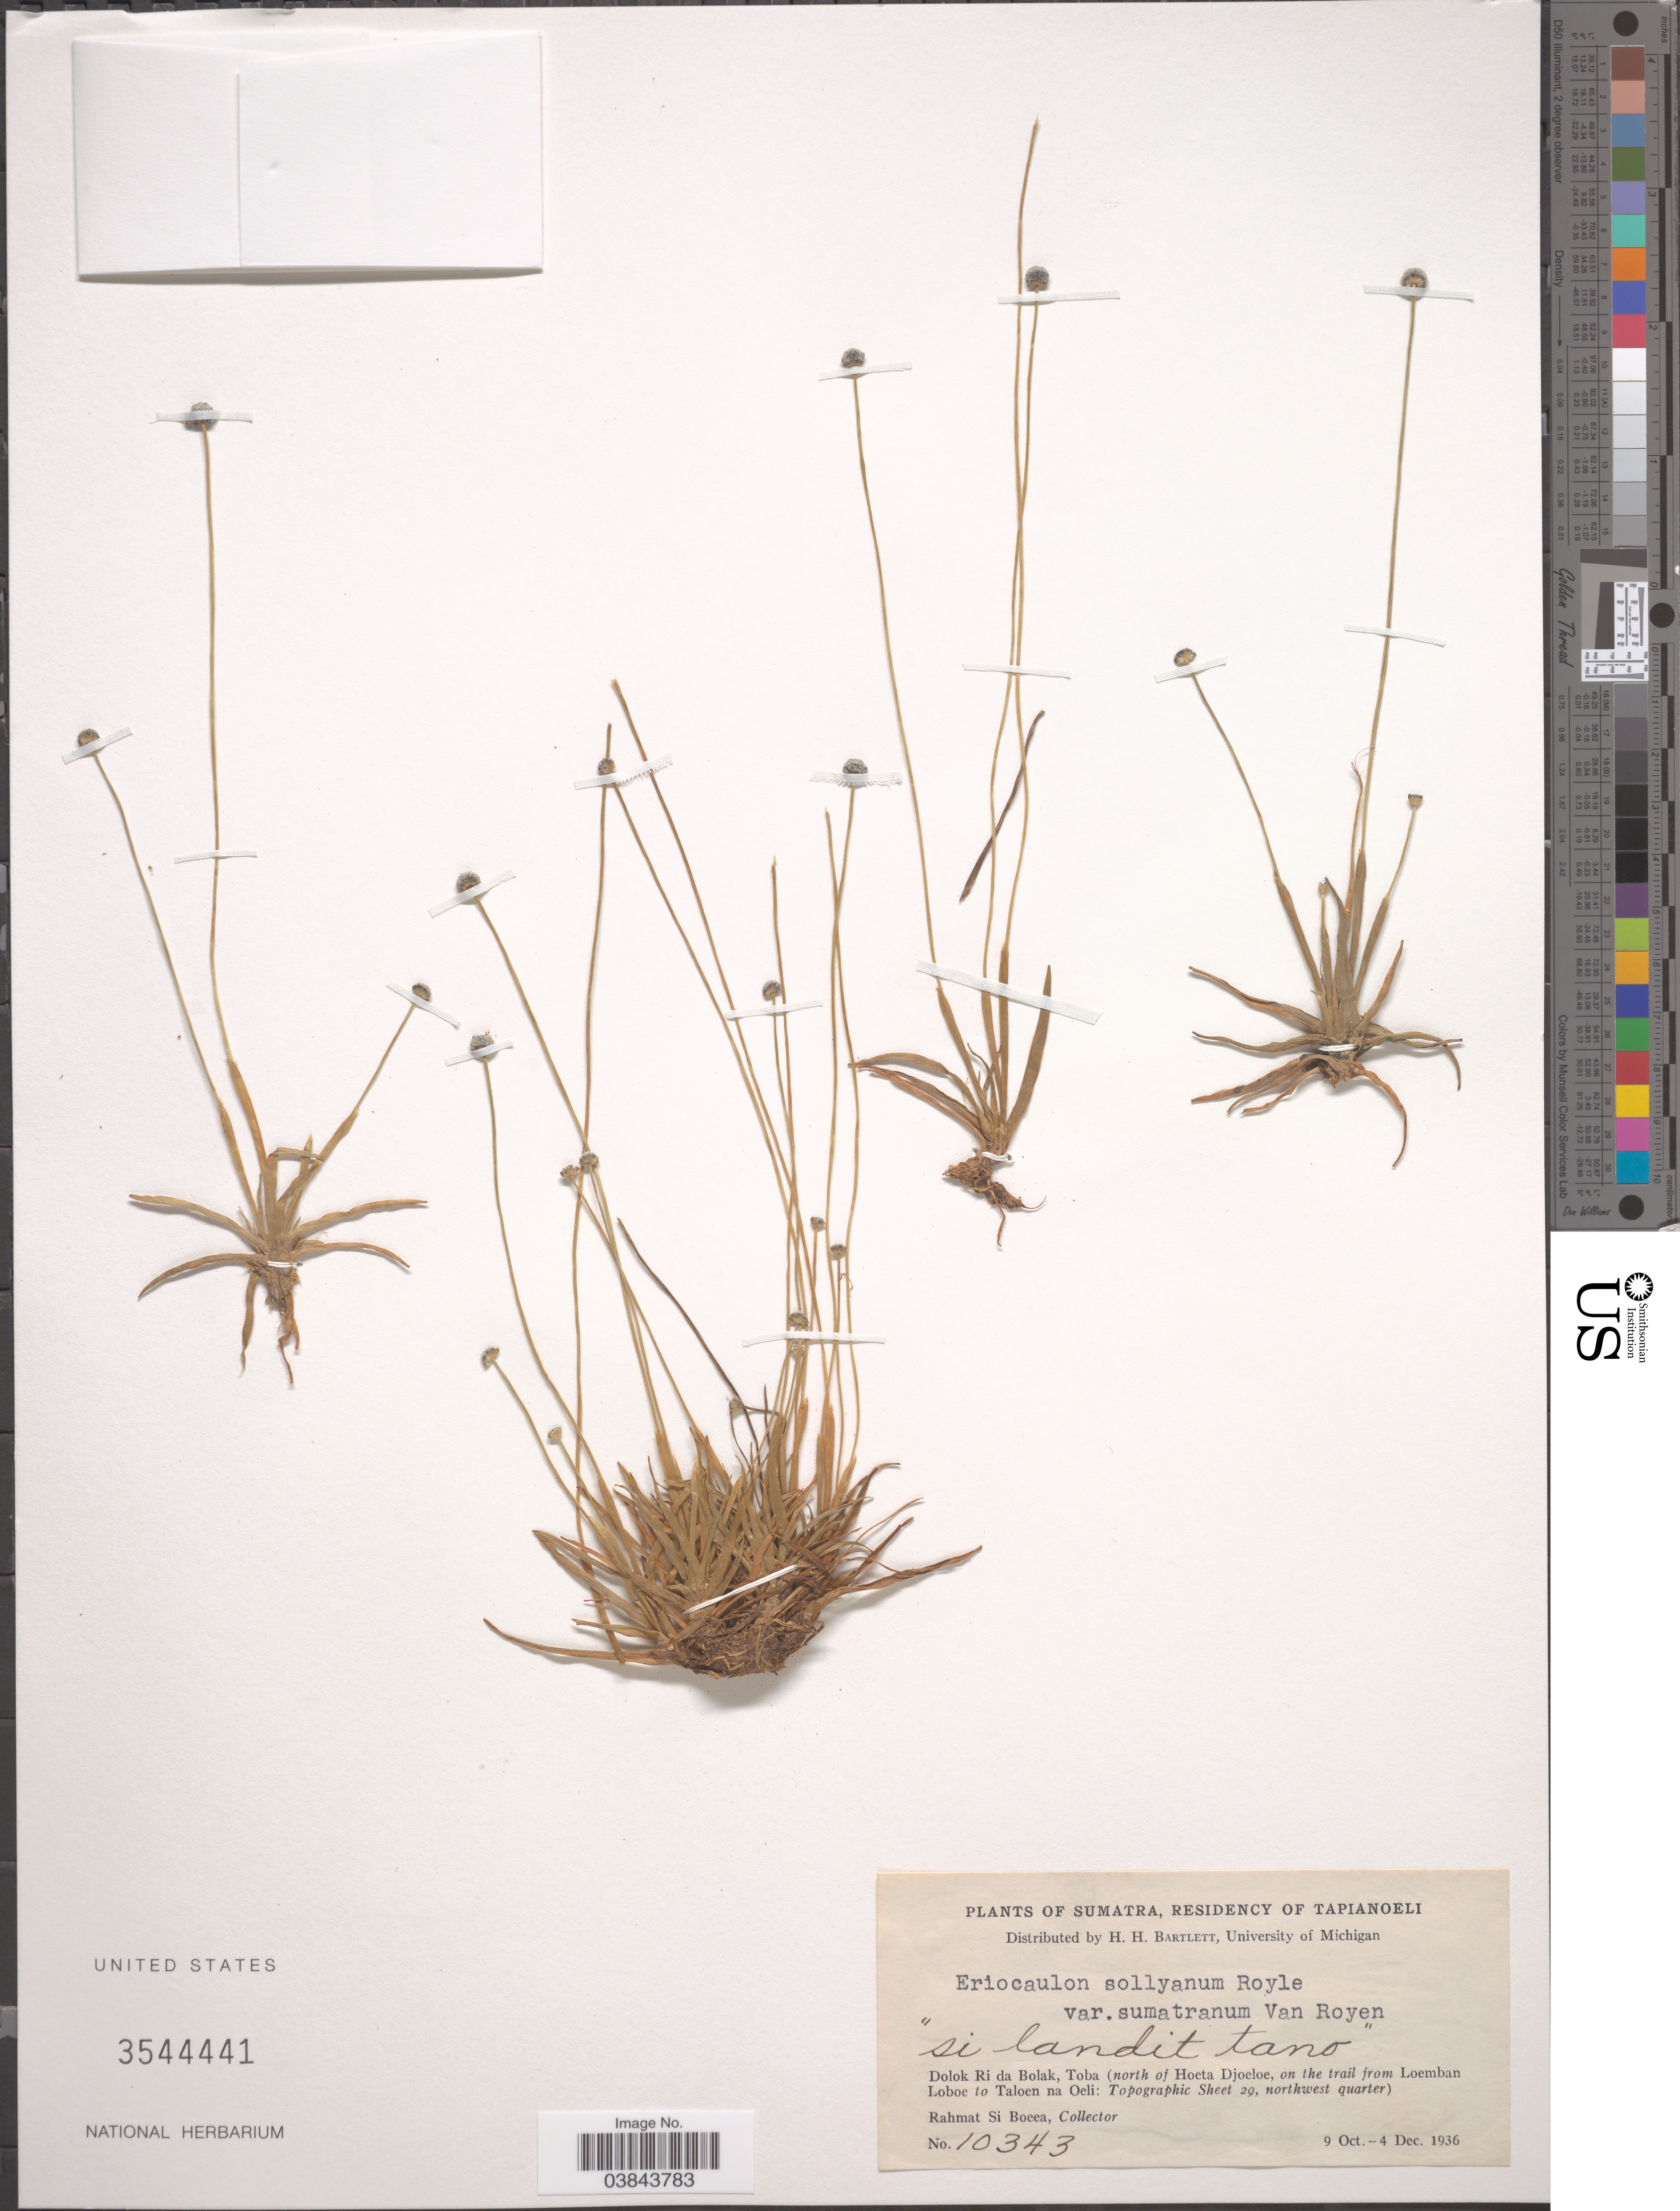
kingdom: Plantae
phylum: Tracheophyta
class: Liliopsida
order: Poales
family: Eriocaulaceae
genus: Eriocaulon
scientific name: Eriocaulon trilobum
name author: Buch.-Ham. ex Wall.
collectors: Rahmat Si Boeea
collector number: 10343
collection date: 1936-10-09/1936-12-04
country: Indonesia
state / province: Sumatra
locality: Residency of Tapianoeli. Dolok Ri da Bolak, Toba (north of Hoeta Djoeloe, on the trail from Loemban Loboe to Taloen na Oeli: Topographic Sheet 29, northwest quarter).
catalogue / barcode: US 3544441